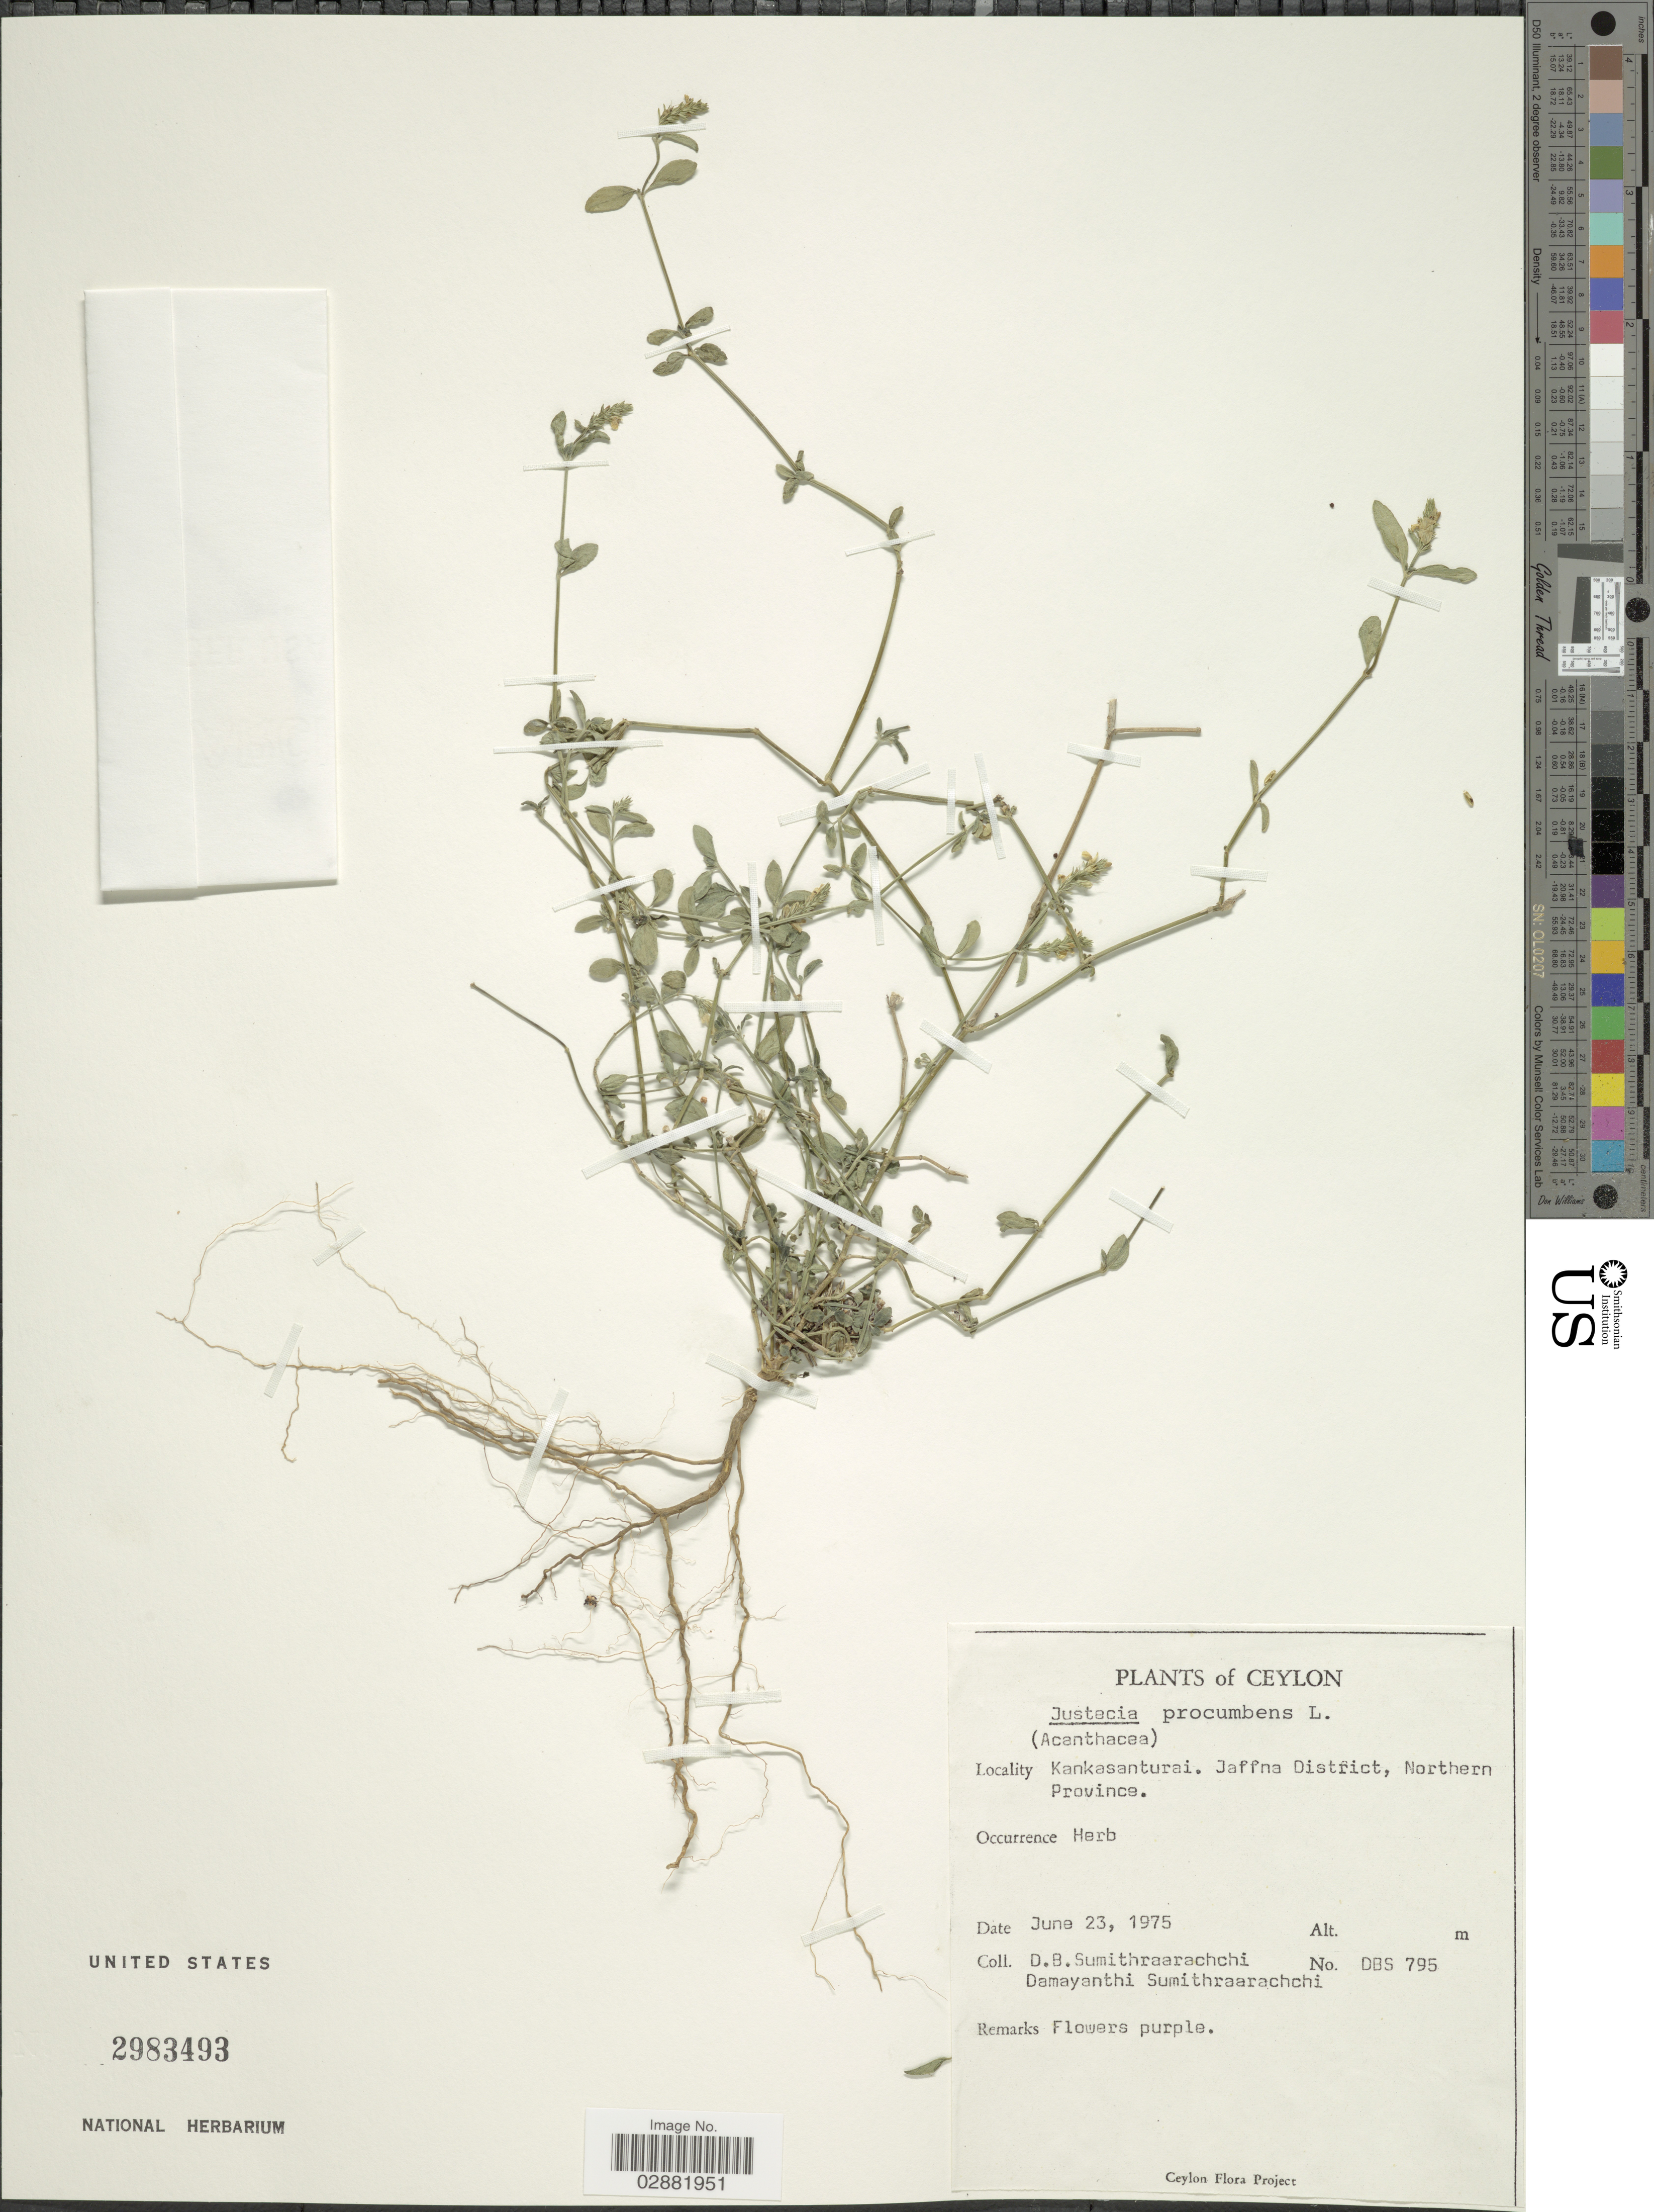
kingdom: Plantae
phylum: Tracheophyta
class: Magnoliopsida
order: Lamiales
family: Acanthaceae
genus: Justicia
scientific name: Justicia procumbens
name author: L.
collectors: D. B. Sumithraarachchi & D. Sumithraarachchi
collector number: DBS795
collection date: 1975-06-23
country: Sri Lanka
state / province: Northern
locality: Ceylon, Kankasanturai, Jaffna District.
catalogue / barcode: US 2983493